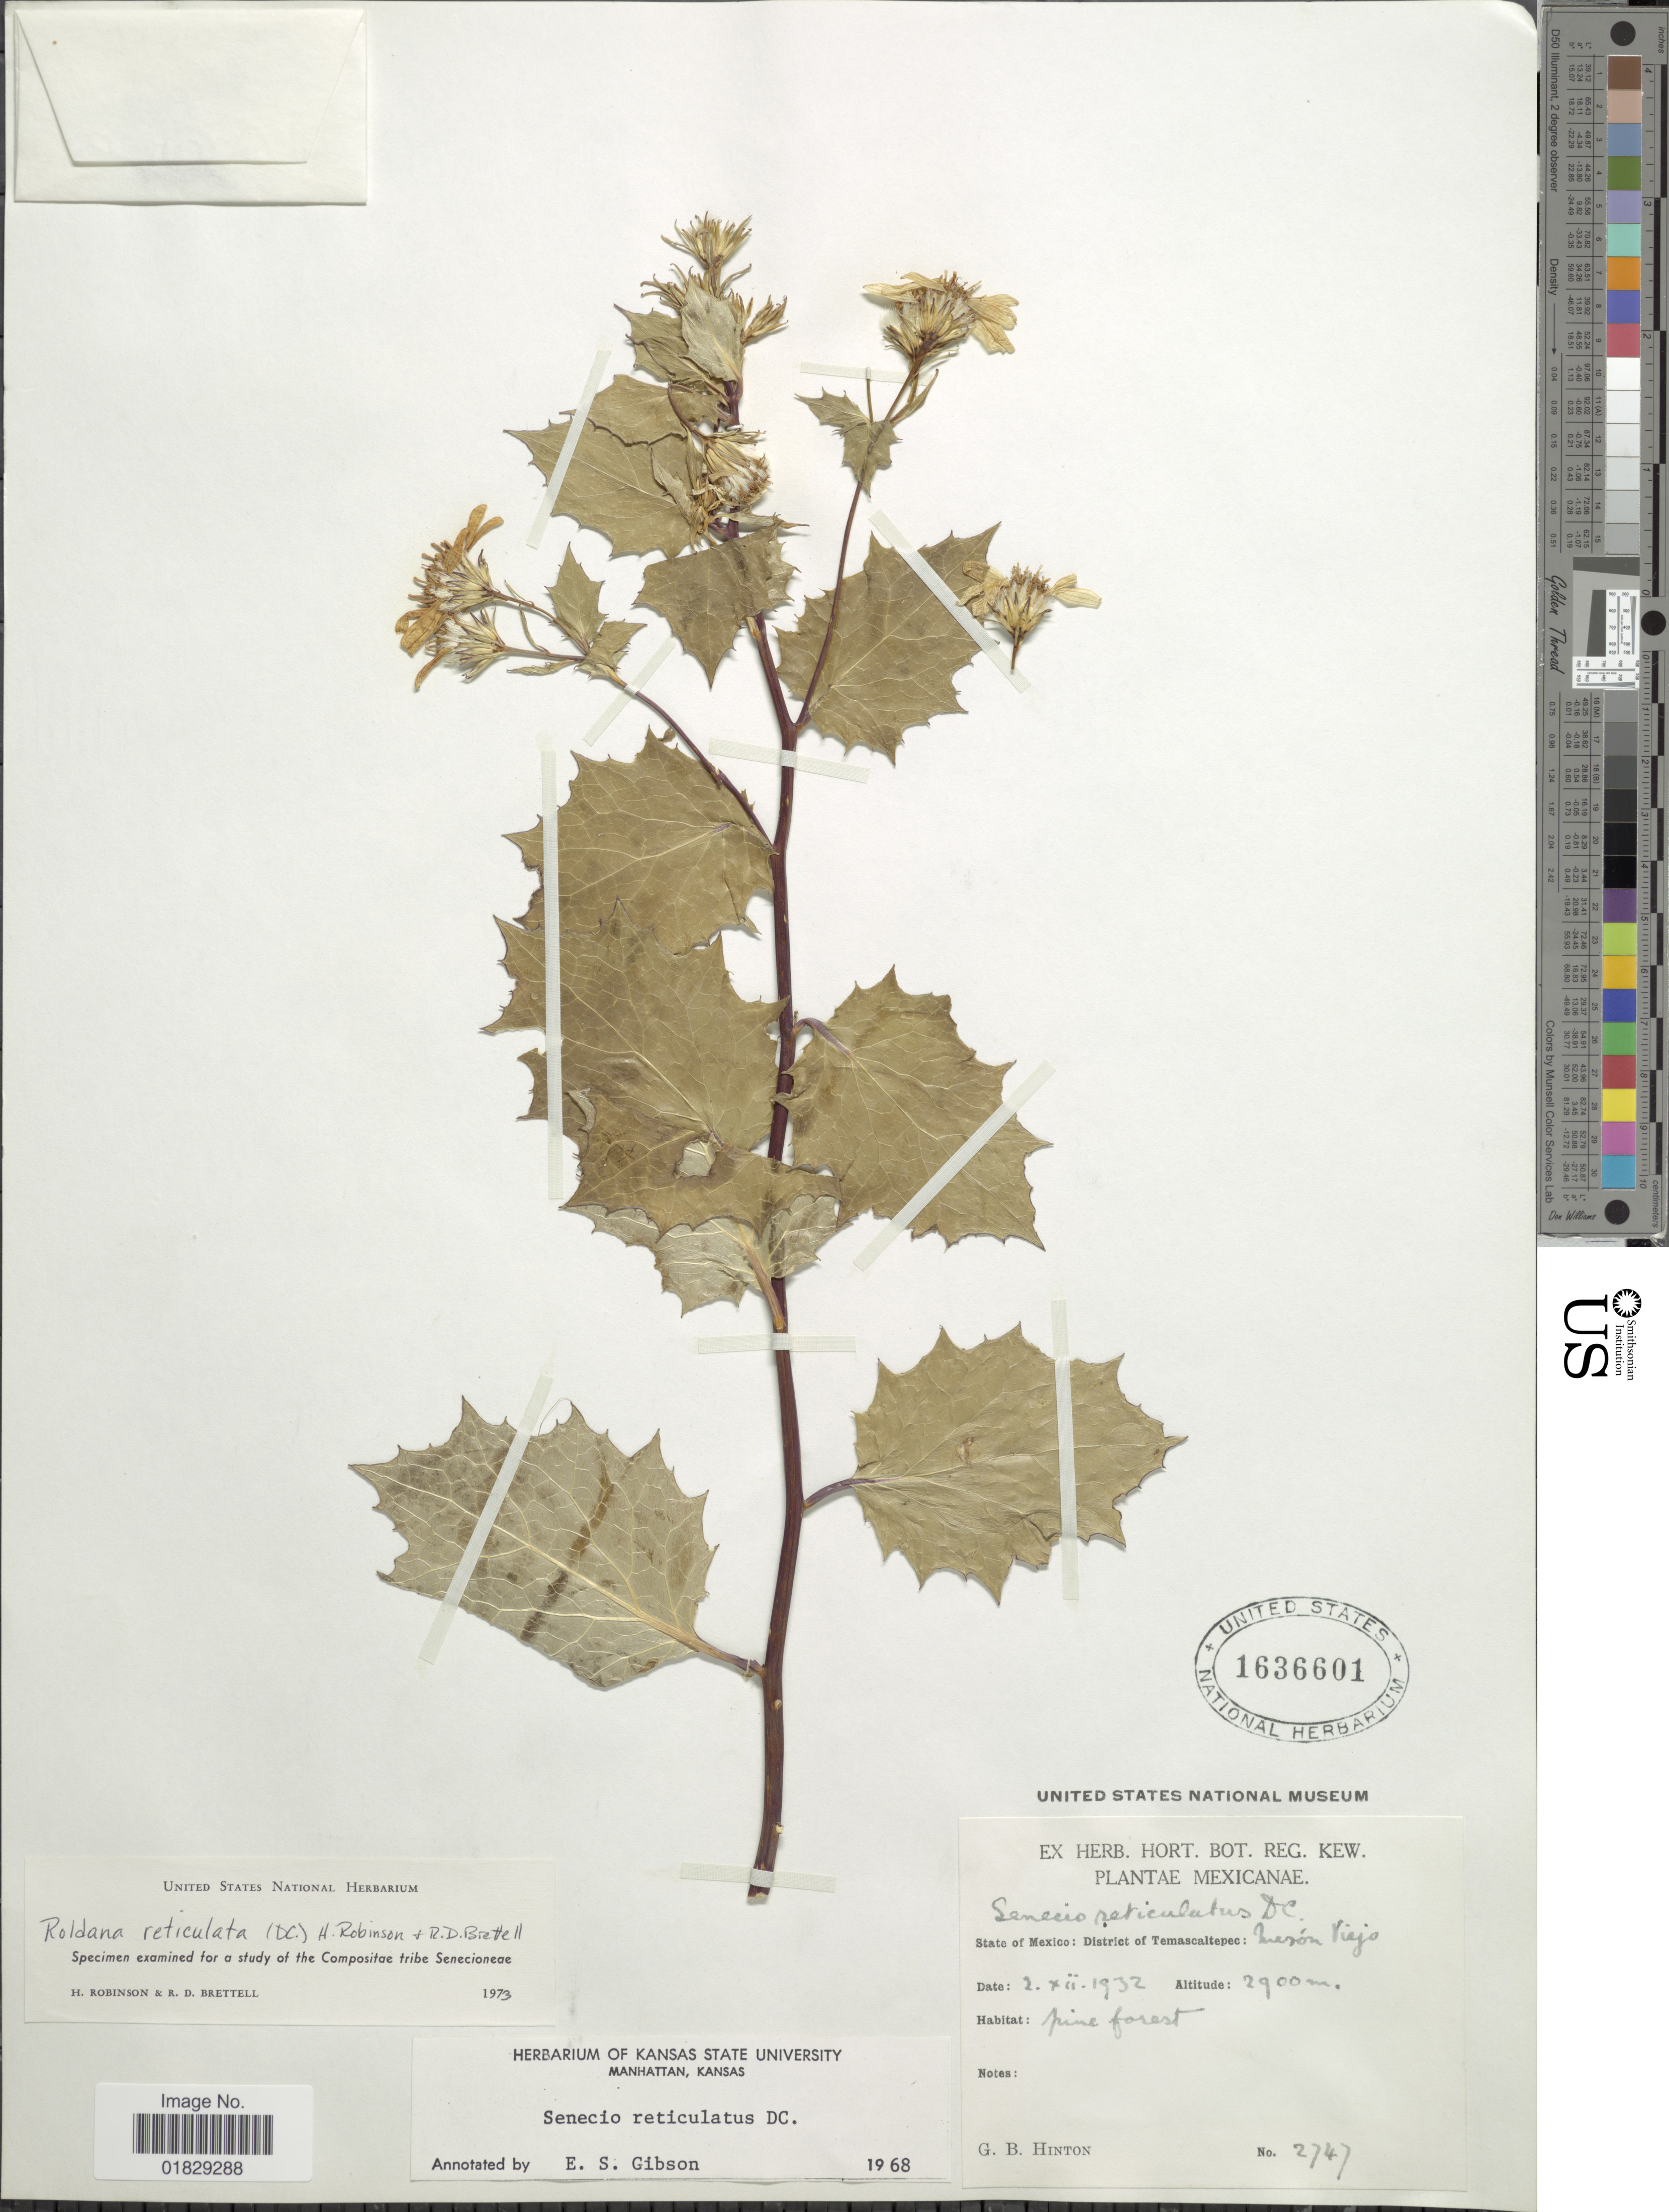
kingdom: Plantae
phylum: Tracheophyta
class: Magnoliopsida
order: Asterales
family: Asteraceae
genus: Roldana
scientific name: Roldana reticulata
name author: (DC.) H. Rob. & Brettell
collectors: G. B. Hinton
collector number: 2747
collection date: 1932-12-02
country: Mexico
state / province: México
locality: State of Mexico: District of Temascaltepec: Mesón Viejo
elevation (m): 2900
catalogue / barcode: US 1636601